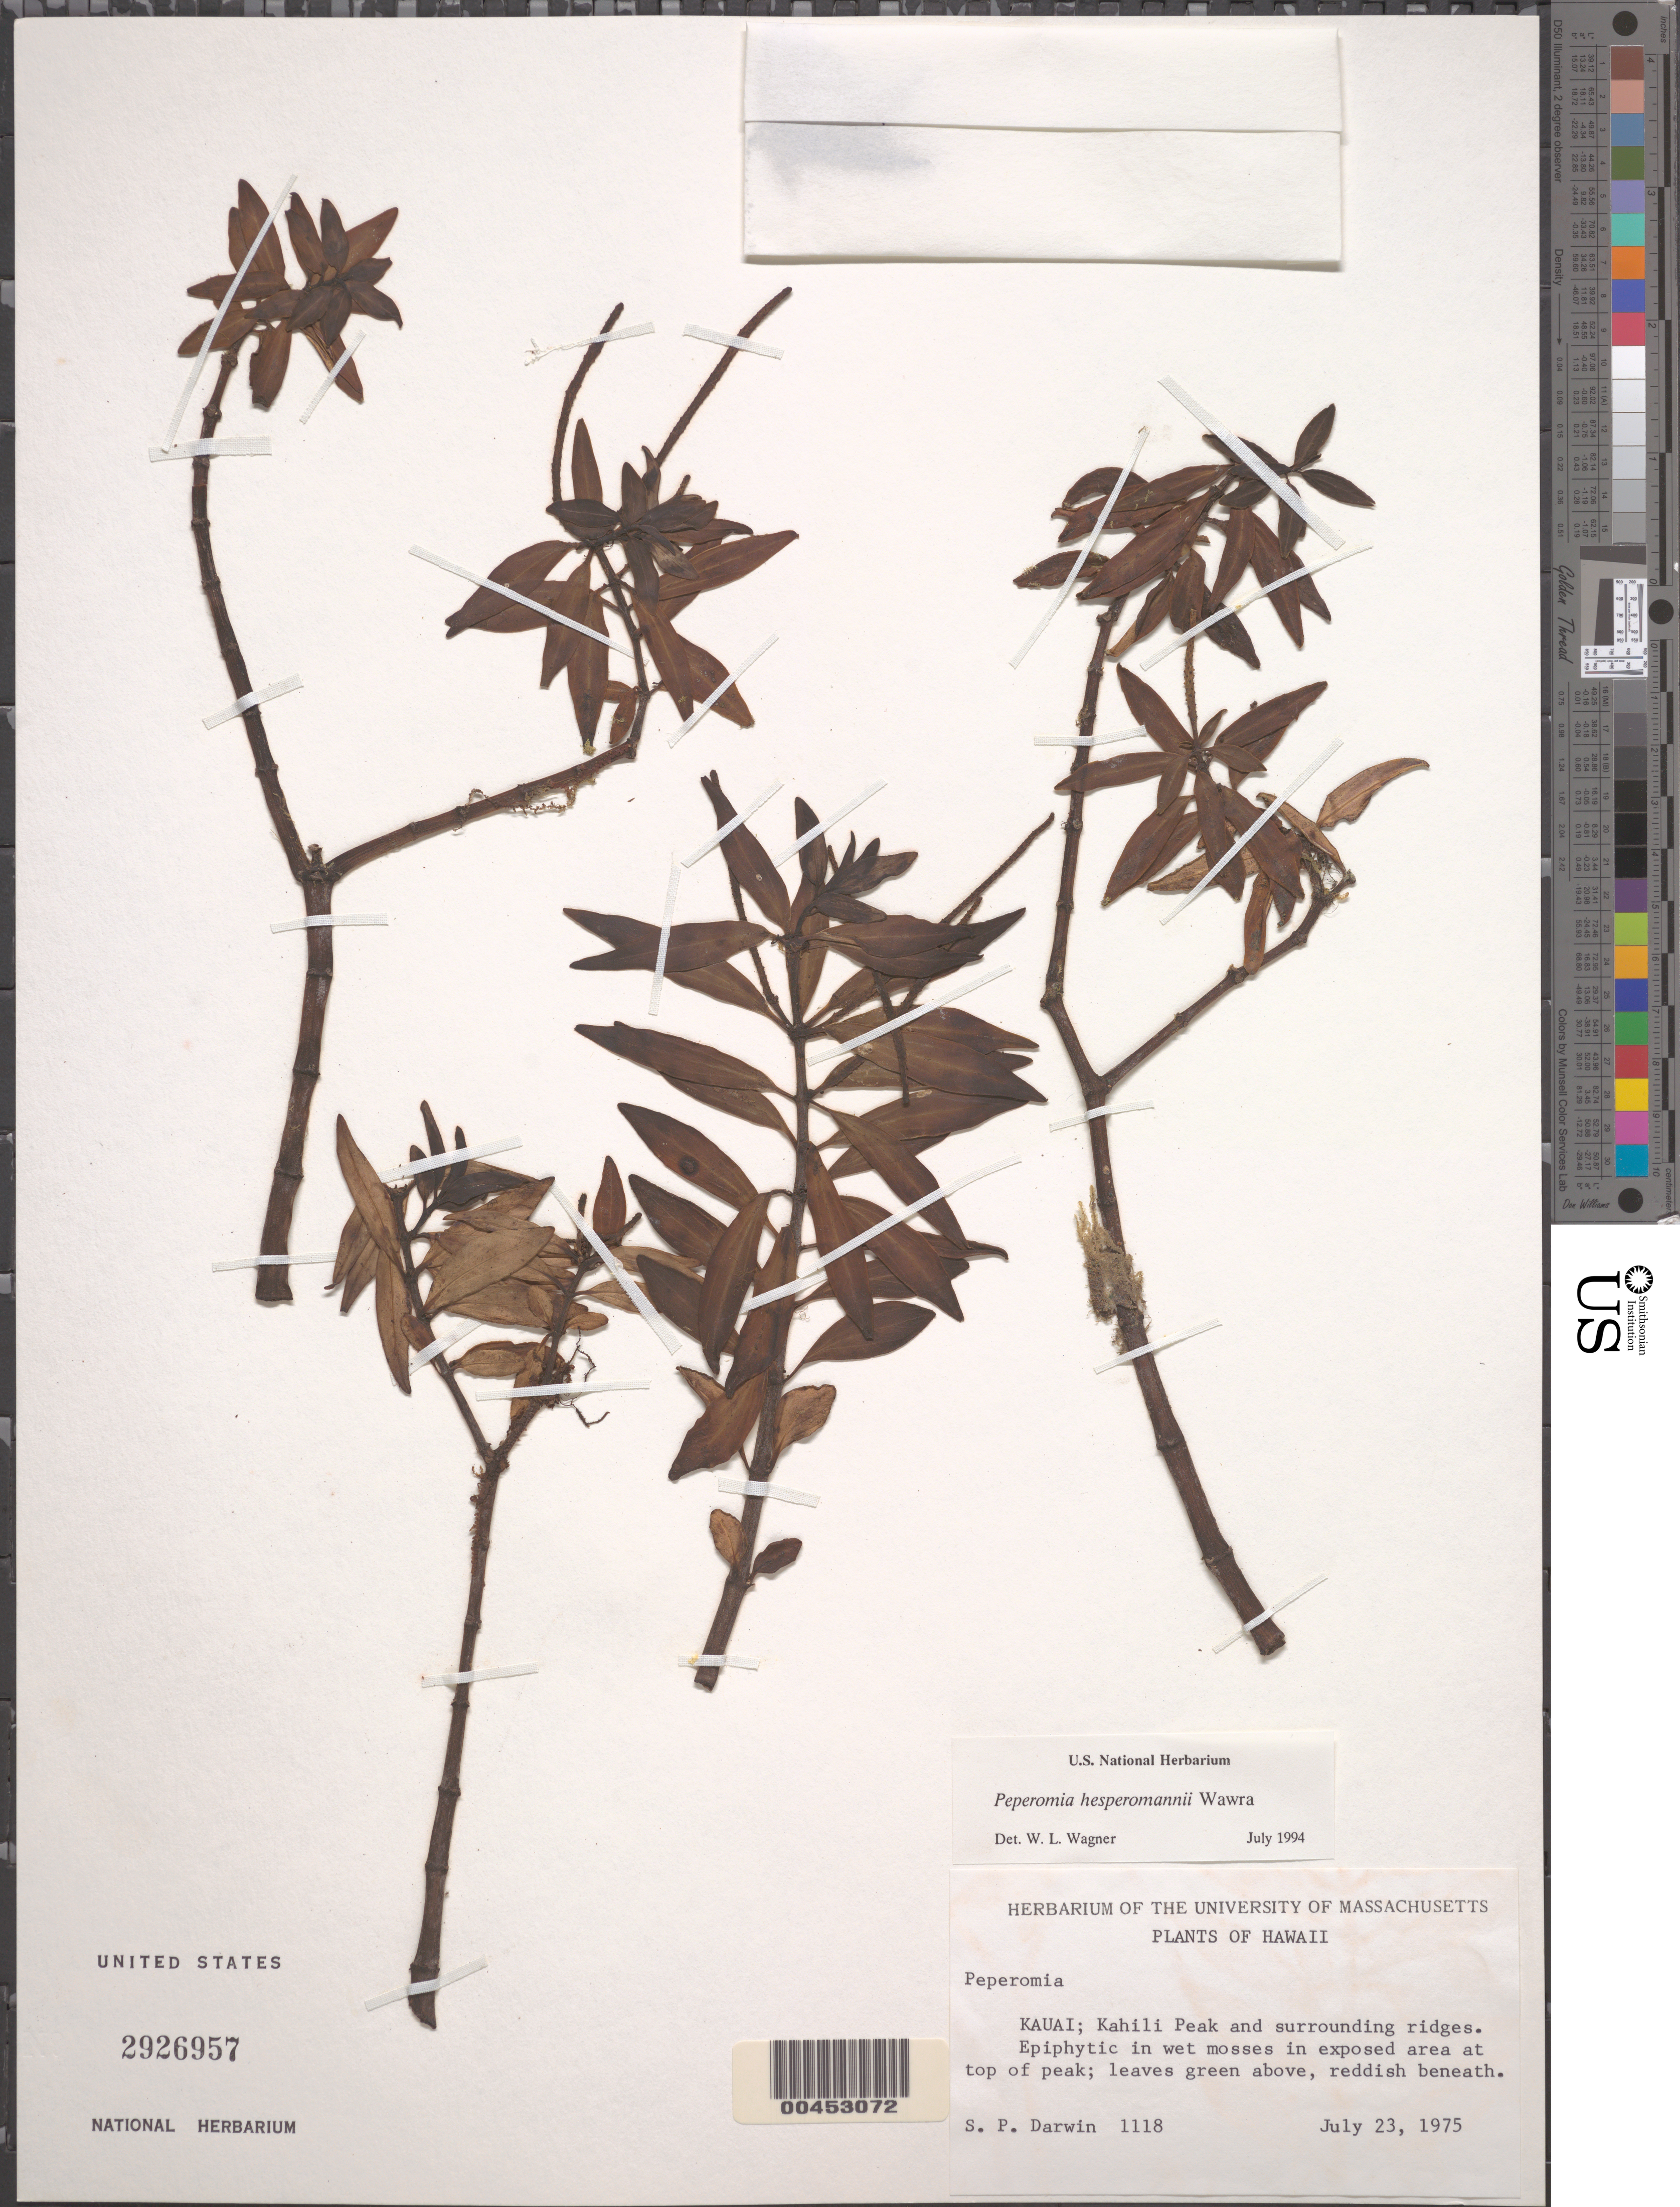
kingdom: Plantae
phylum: Tracheophyta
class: Magnoliopsida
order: Piperales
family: Piperaceae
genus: Peperomia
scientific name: Peperomia hesperomannii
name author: Wawra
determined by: Wagner, W. L., (BOT), Smithsonian Institution - National Museum of Natural History (UNITED STATES)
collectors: S. P. Darwin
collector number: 1118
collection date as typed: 23 Jul 1975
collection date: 1975-07-23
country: United States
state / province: Hawaii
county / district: Kauai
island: Kaua'i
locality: Kahili peak and surrounding ridges, top of peak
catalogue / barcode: US 2926957